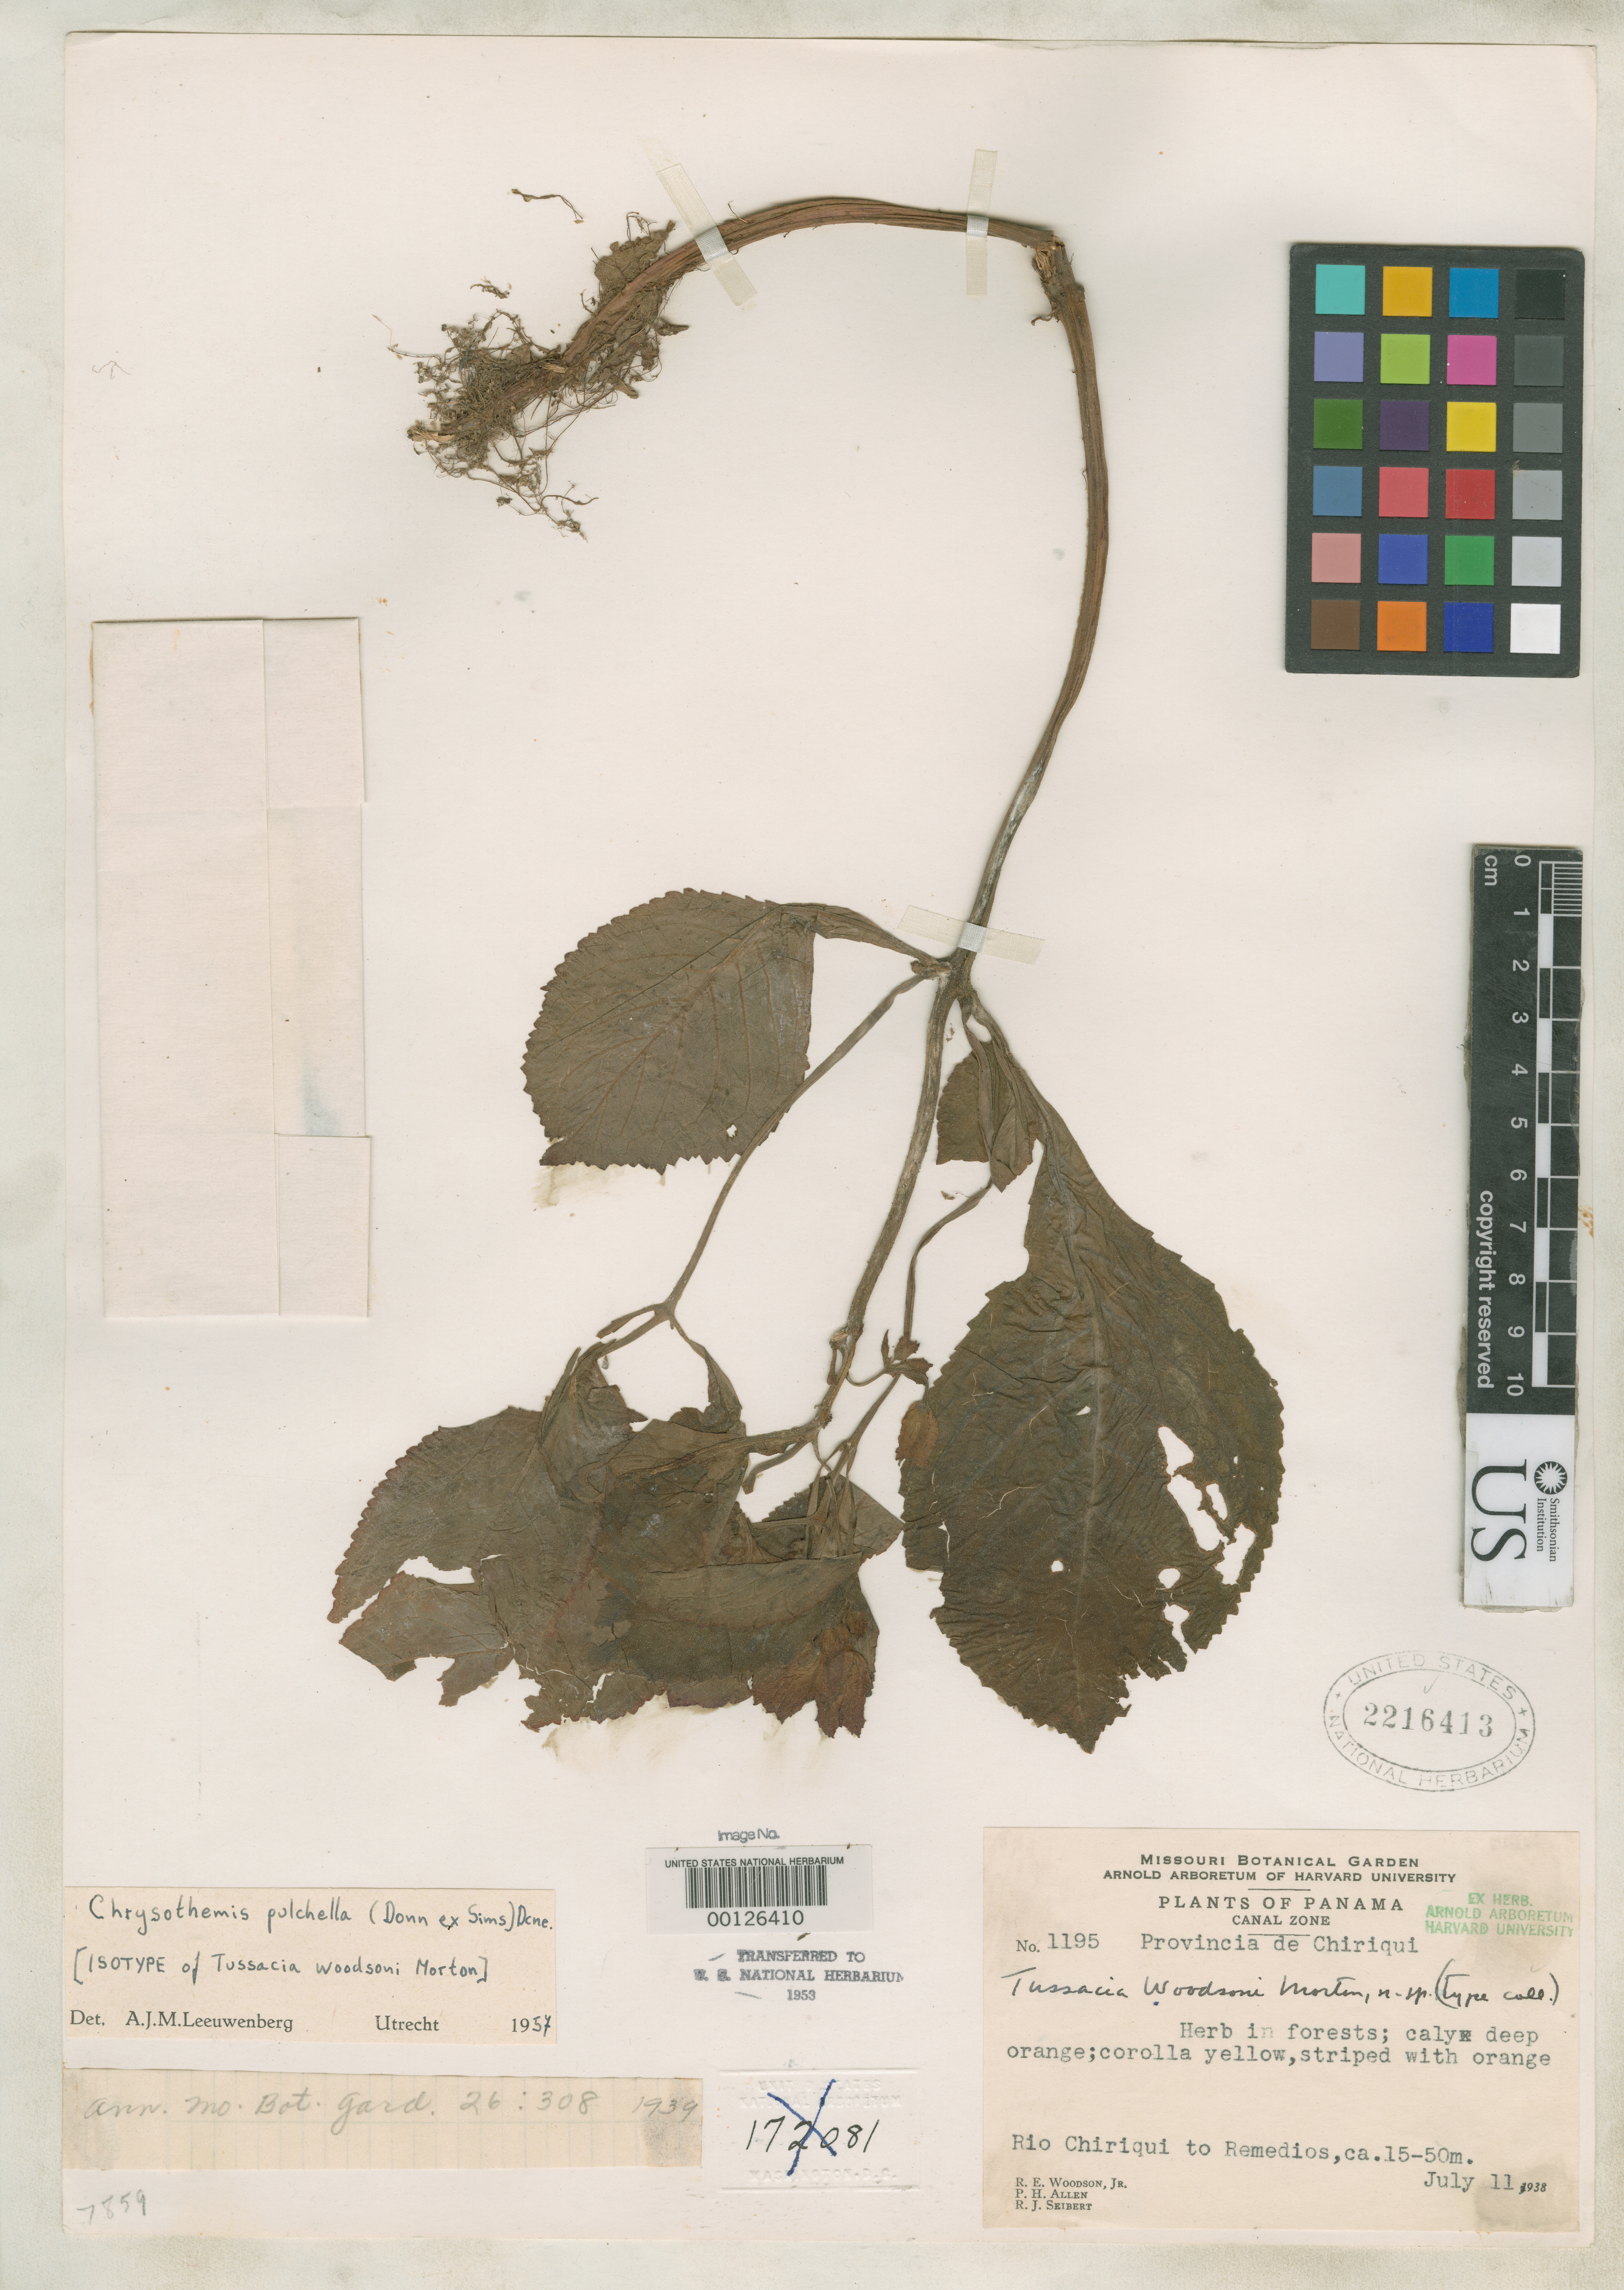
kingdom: Plantae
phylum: Tracheophyta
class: Magnoliopsida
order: Lamiales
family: Gesneriaceae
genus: Tussacia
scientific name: Tussacia woodsonii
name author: C.V. Morton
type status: Isotype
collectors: R. E. Woodson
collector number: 1195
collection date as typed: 11 Jul 1938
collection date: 1938-07-11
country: Panama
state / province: Chiriquí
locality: Between Rio Chiriqui and Remedios.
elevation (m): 15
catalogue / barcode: US 2216413